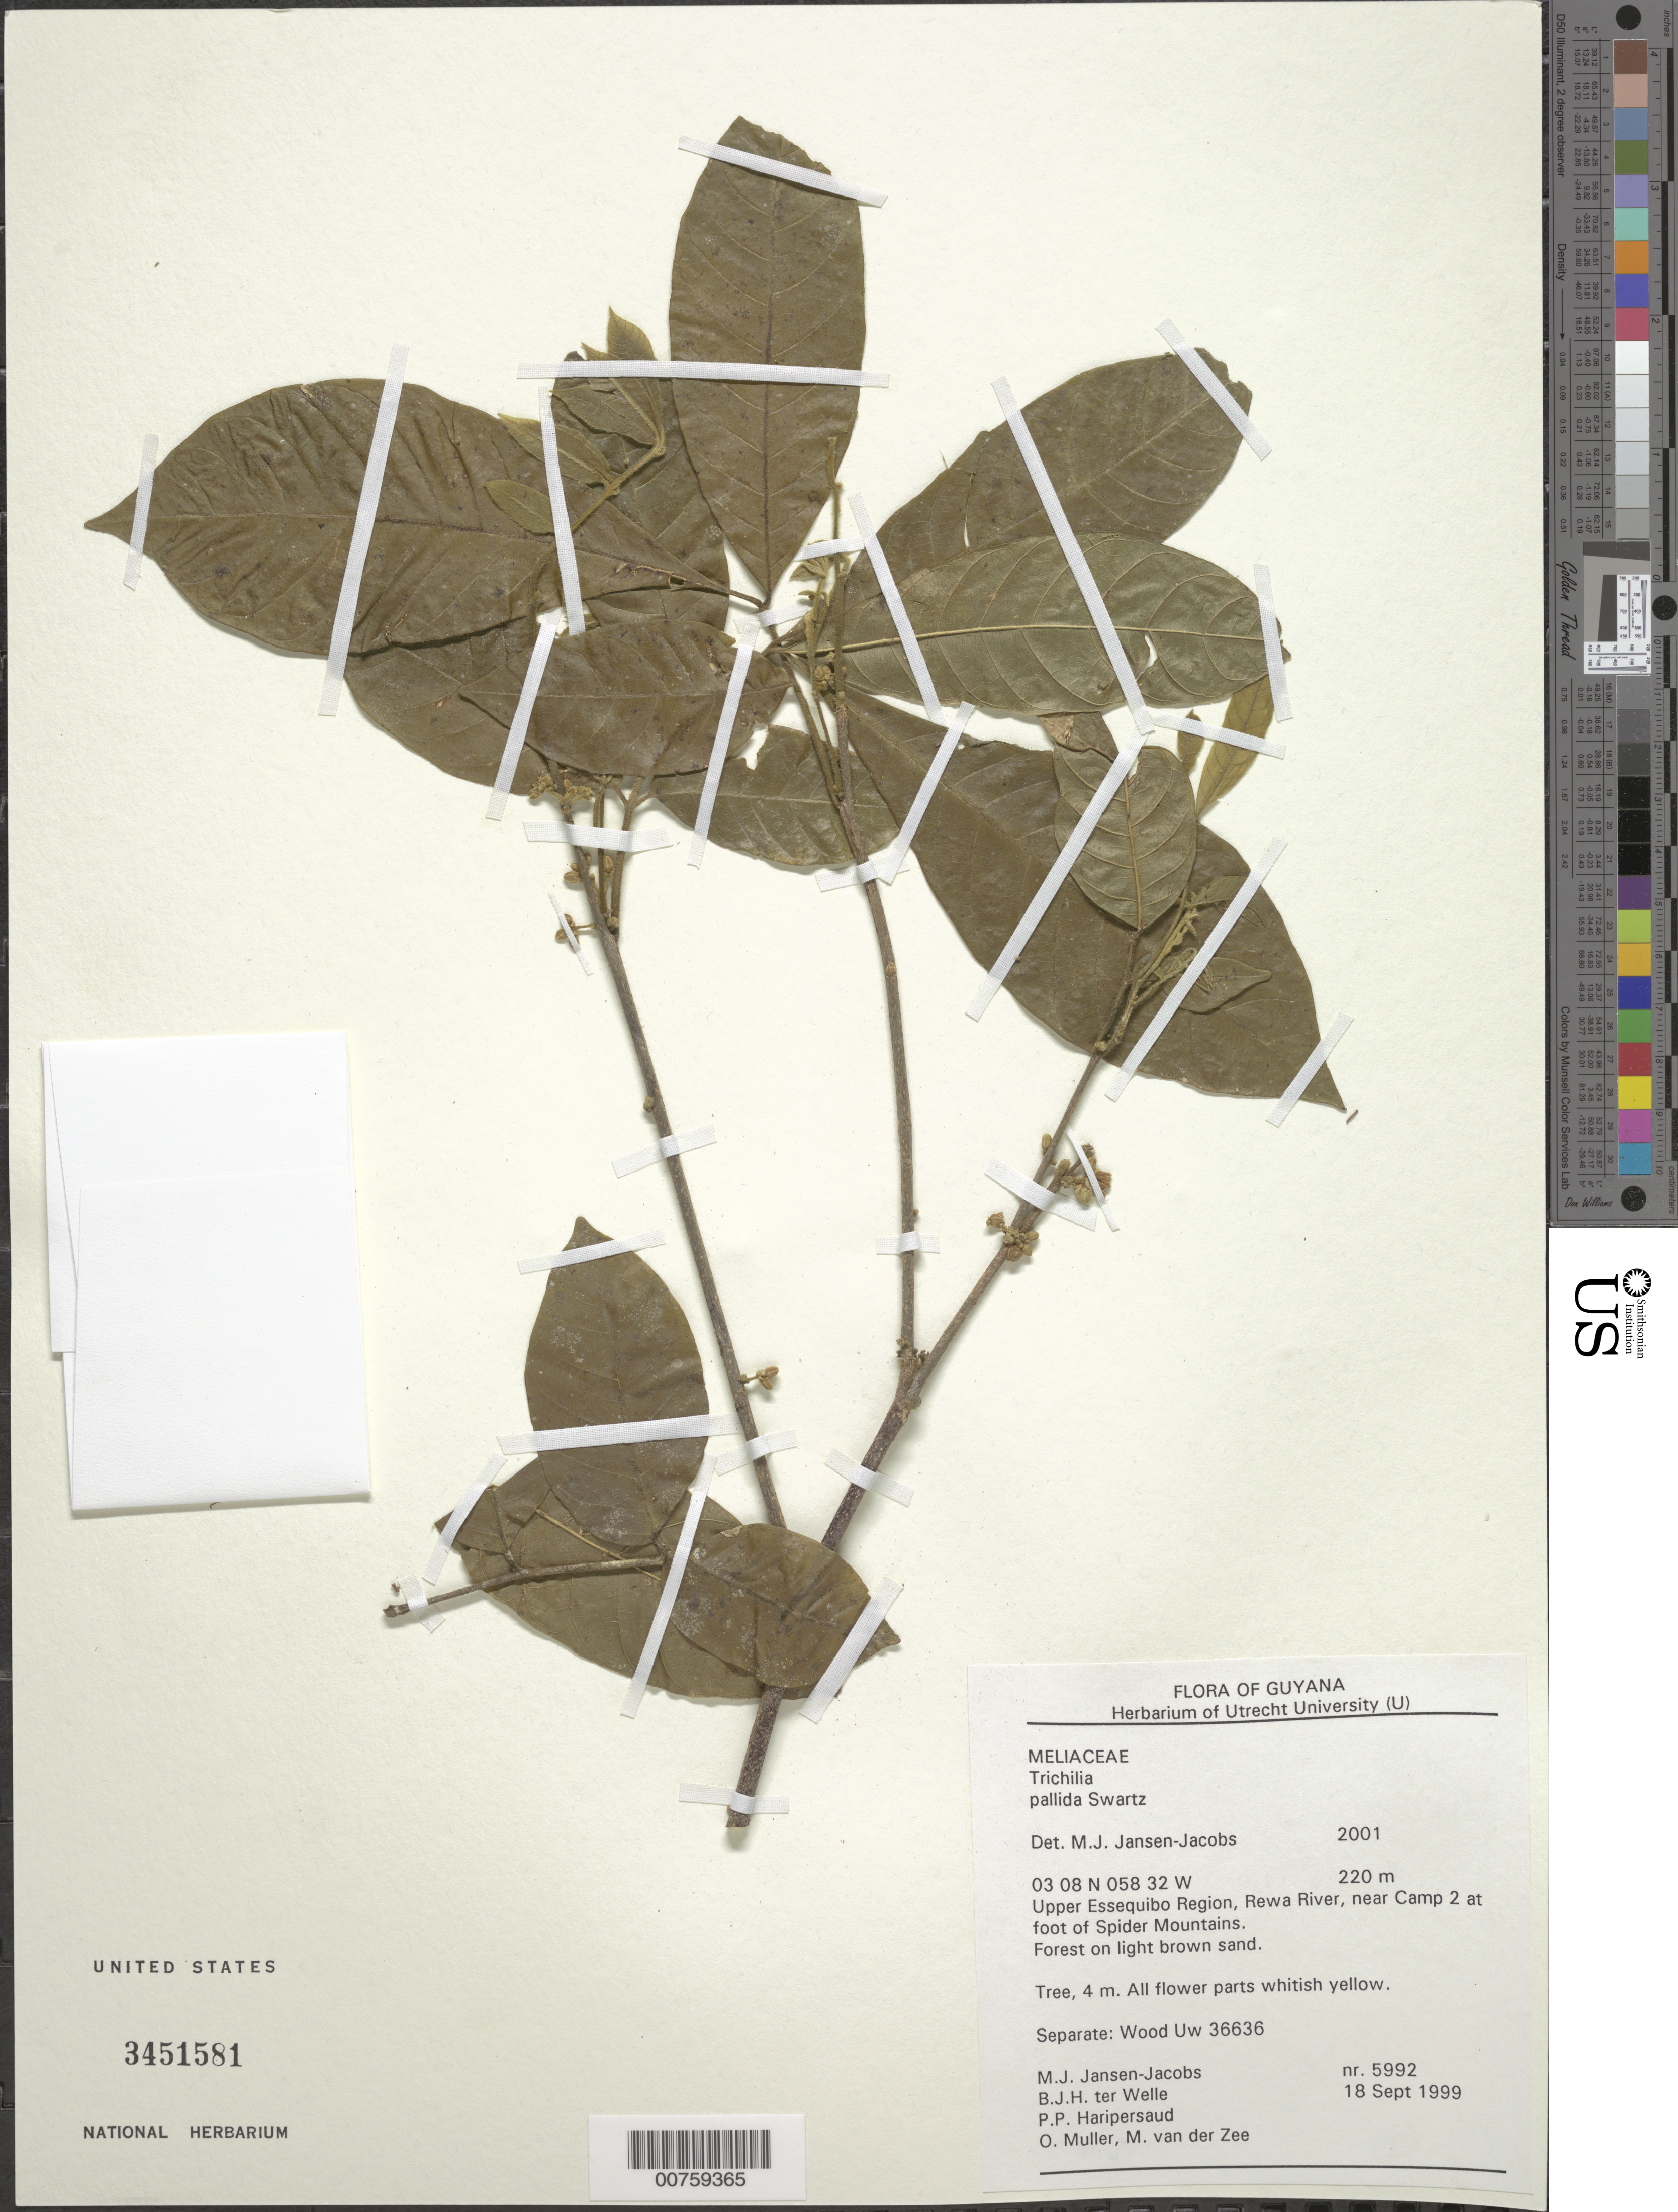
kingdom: Plantae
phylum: Tracheophyta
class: Magnoliopsida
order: Sapindales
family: Meliaceae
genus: Trichilia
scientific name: Trichilia pallida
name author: Sw.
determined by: Jansen-Jacobs, M. J., (U), Nationaal Herbarium Nederland, Utrecht University branch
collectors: M. J. Jansen-Jacobs, B. Welle, P. Haripersaud, O. Muller & M. van der Zee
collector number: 5992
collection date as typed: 18-Sep-99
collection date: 1999-09-18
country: Guyana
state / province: U. Takutu-U. Essequibo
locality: Rewa River, at foot of Spider Mts., near camp 2, Upper Essequibo Region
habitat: Forest on light brown sand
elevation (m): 220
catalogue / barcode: US 3451581